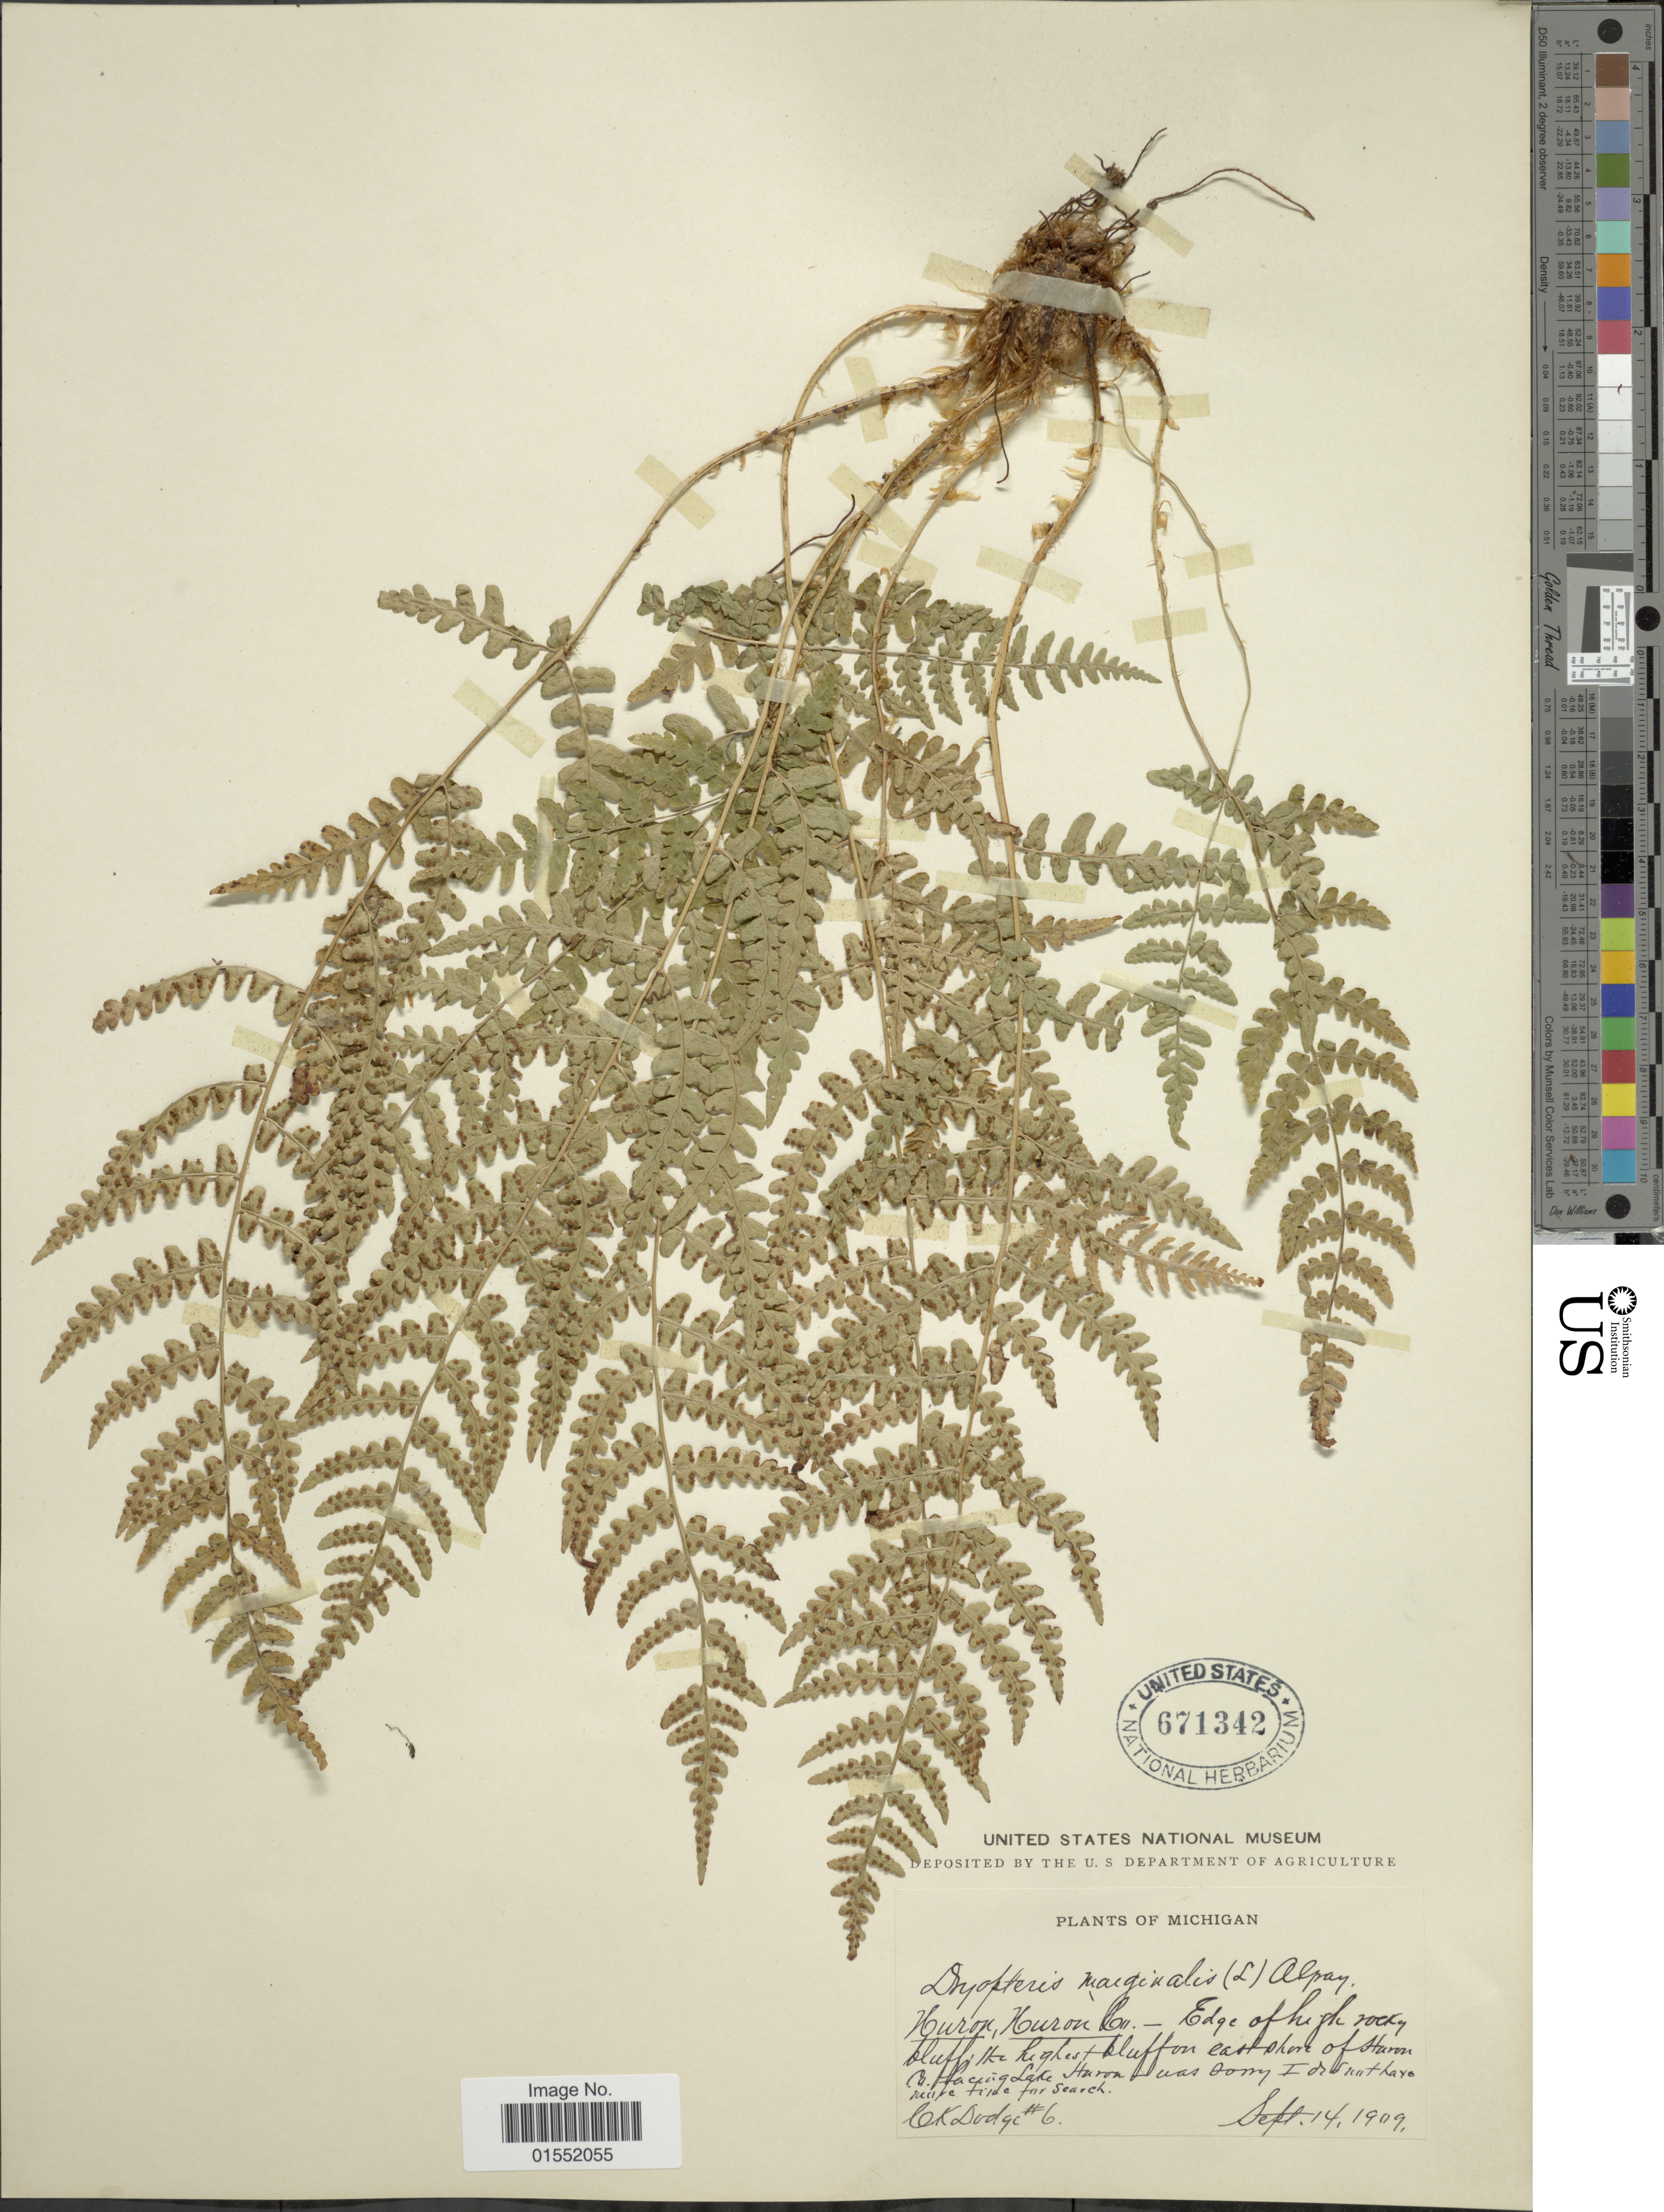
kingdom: Plantae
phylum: Tracheophyta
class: Polypodiopsida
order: Polypodiales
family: Dryopteridaceae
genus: Dryopteris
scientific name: Dryopteris marginalis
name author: (L.) A. Gray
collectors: C. Dodge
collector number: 6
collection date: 1909-09-14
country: United States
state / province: Michigan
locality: Huron, Huron Co - Edge of high rocky bluff, the highest bluff on east shore of Huron Co. facing Lake Huron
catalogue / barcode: US 671342